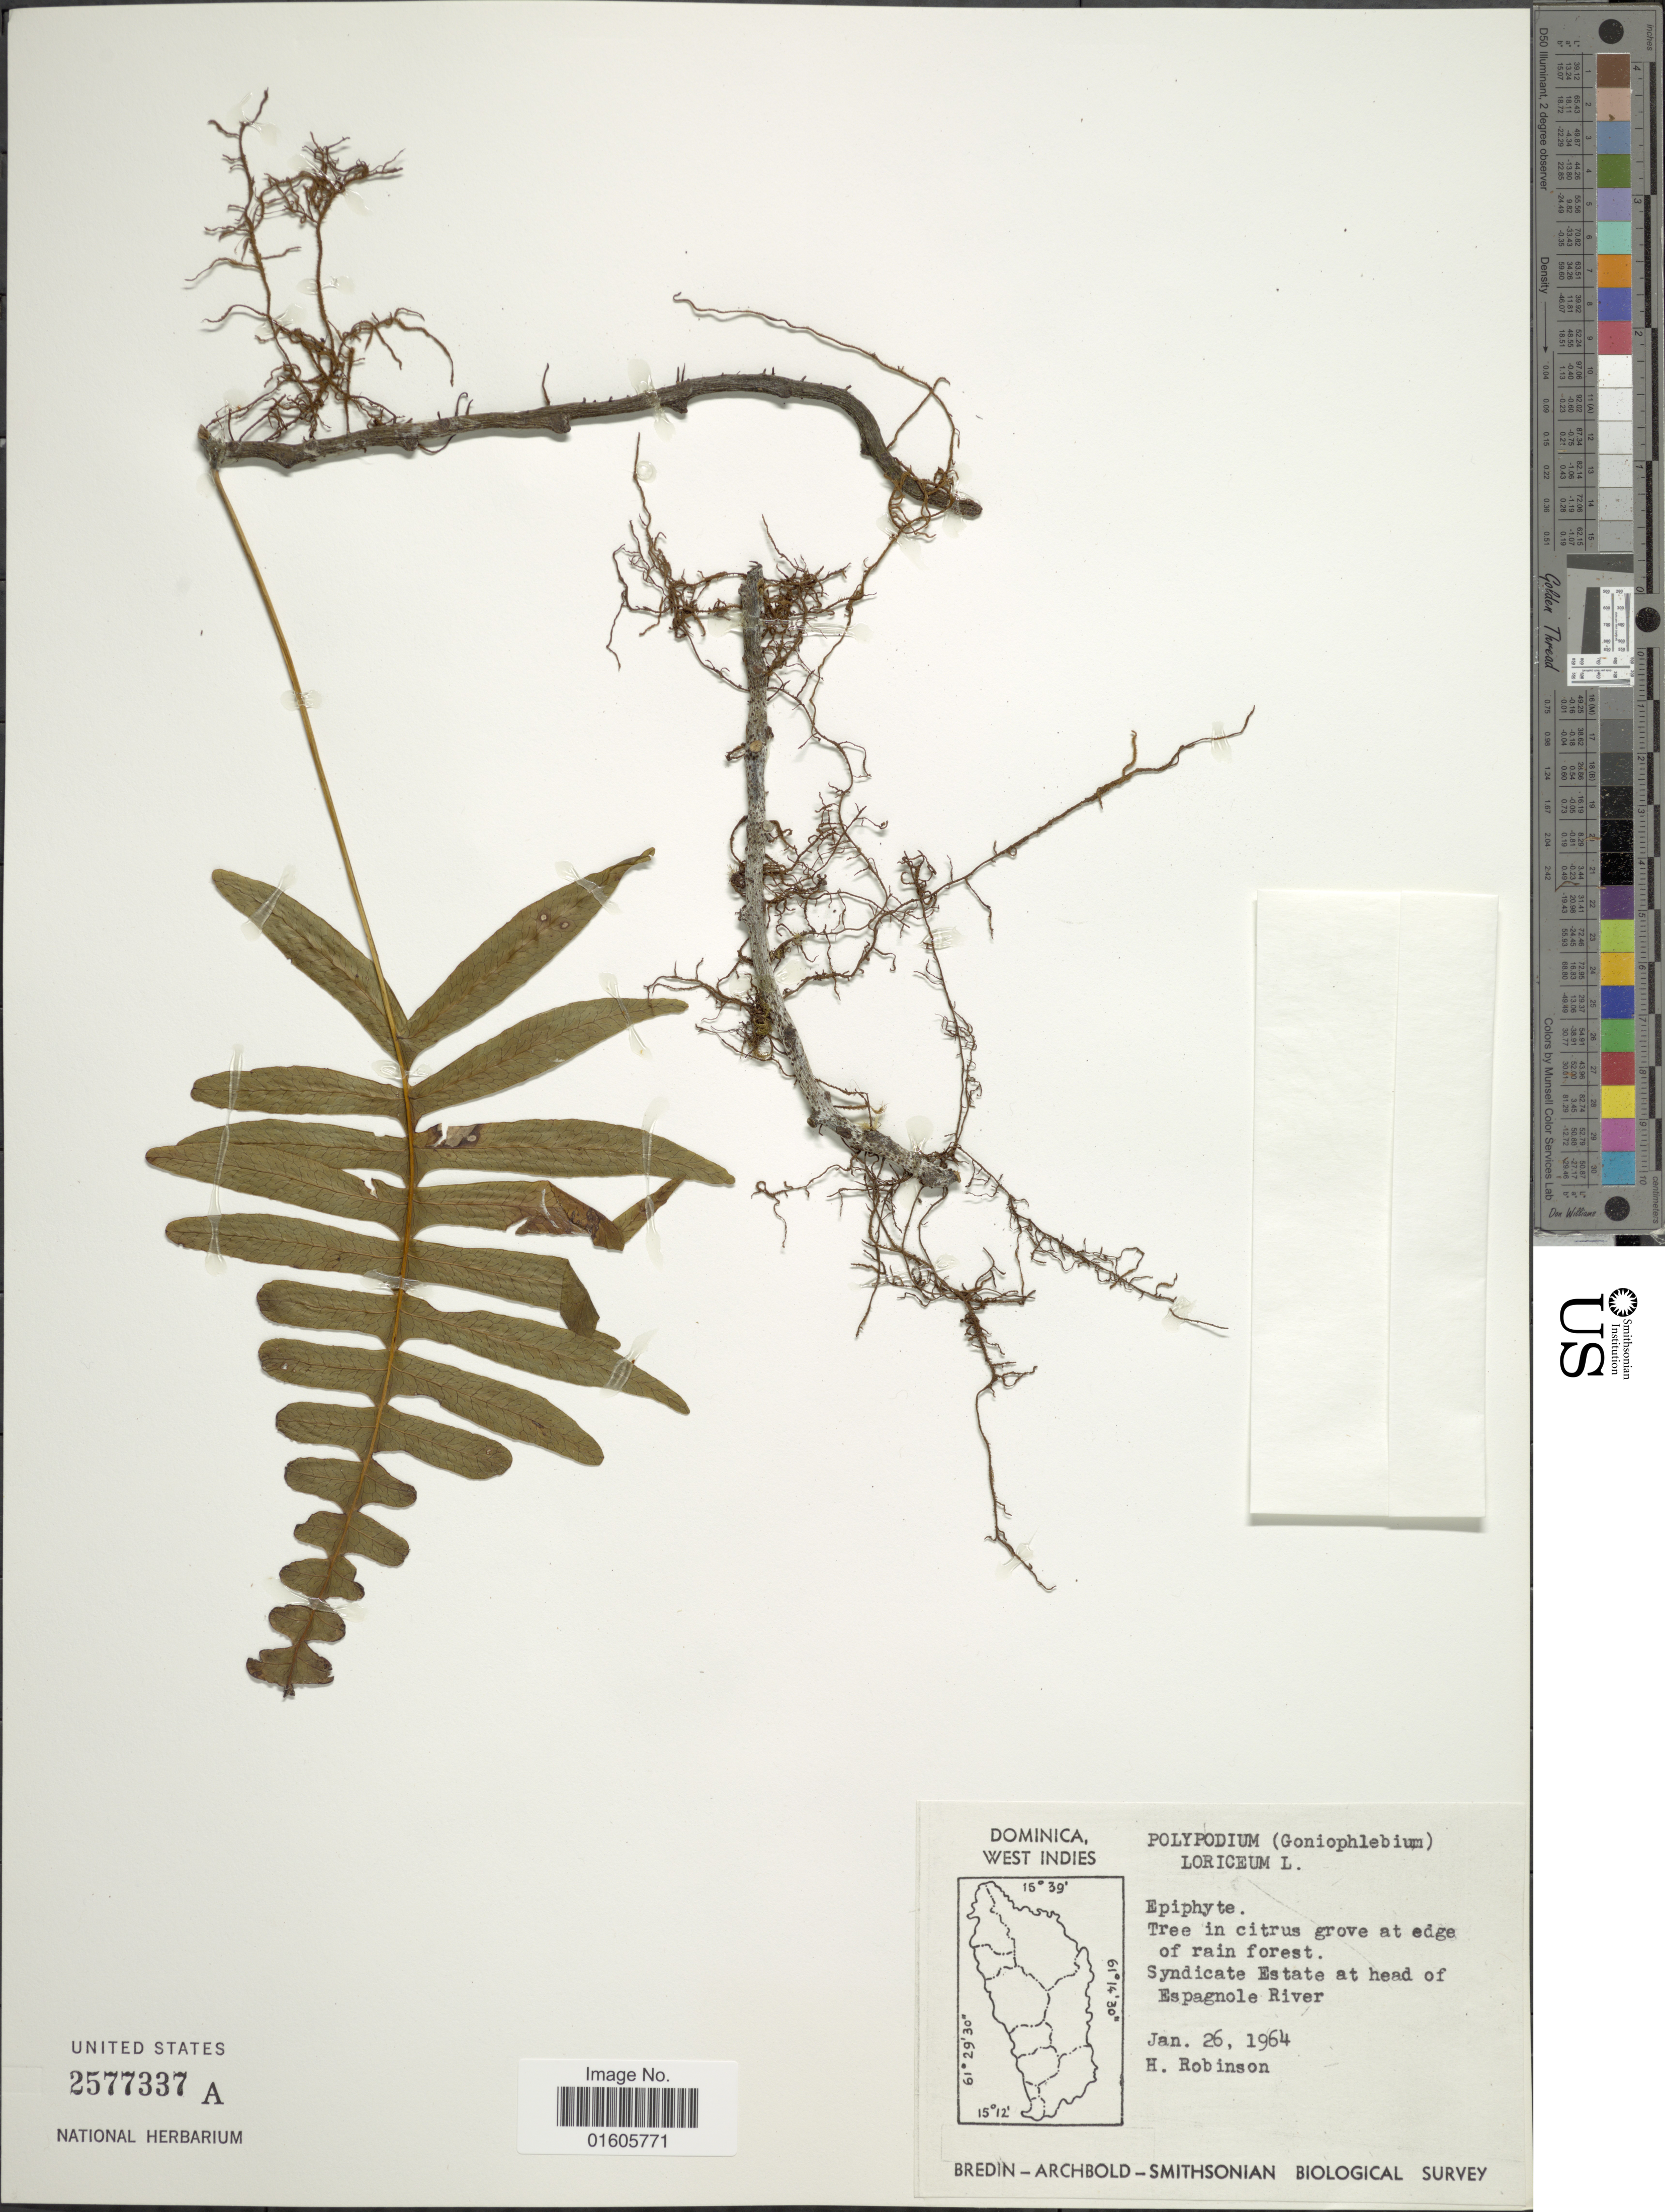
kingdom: Plantae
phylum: Tracheophyta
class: Polypodiopsida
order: Polypodiales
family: Polypodiaceae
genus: Serpocaulon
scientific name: Serpocaulon loriceum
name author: (L.) A.R. Sm.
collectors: H. Robinson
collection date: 1964-01-26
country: Dominica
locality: Dominica, West Indies. Syndicate Estate at head of Espagnole River.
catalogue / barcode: US 2577337A